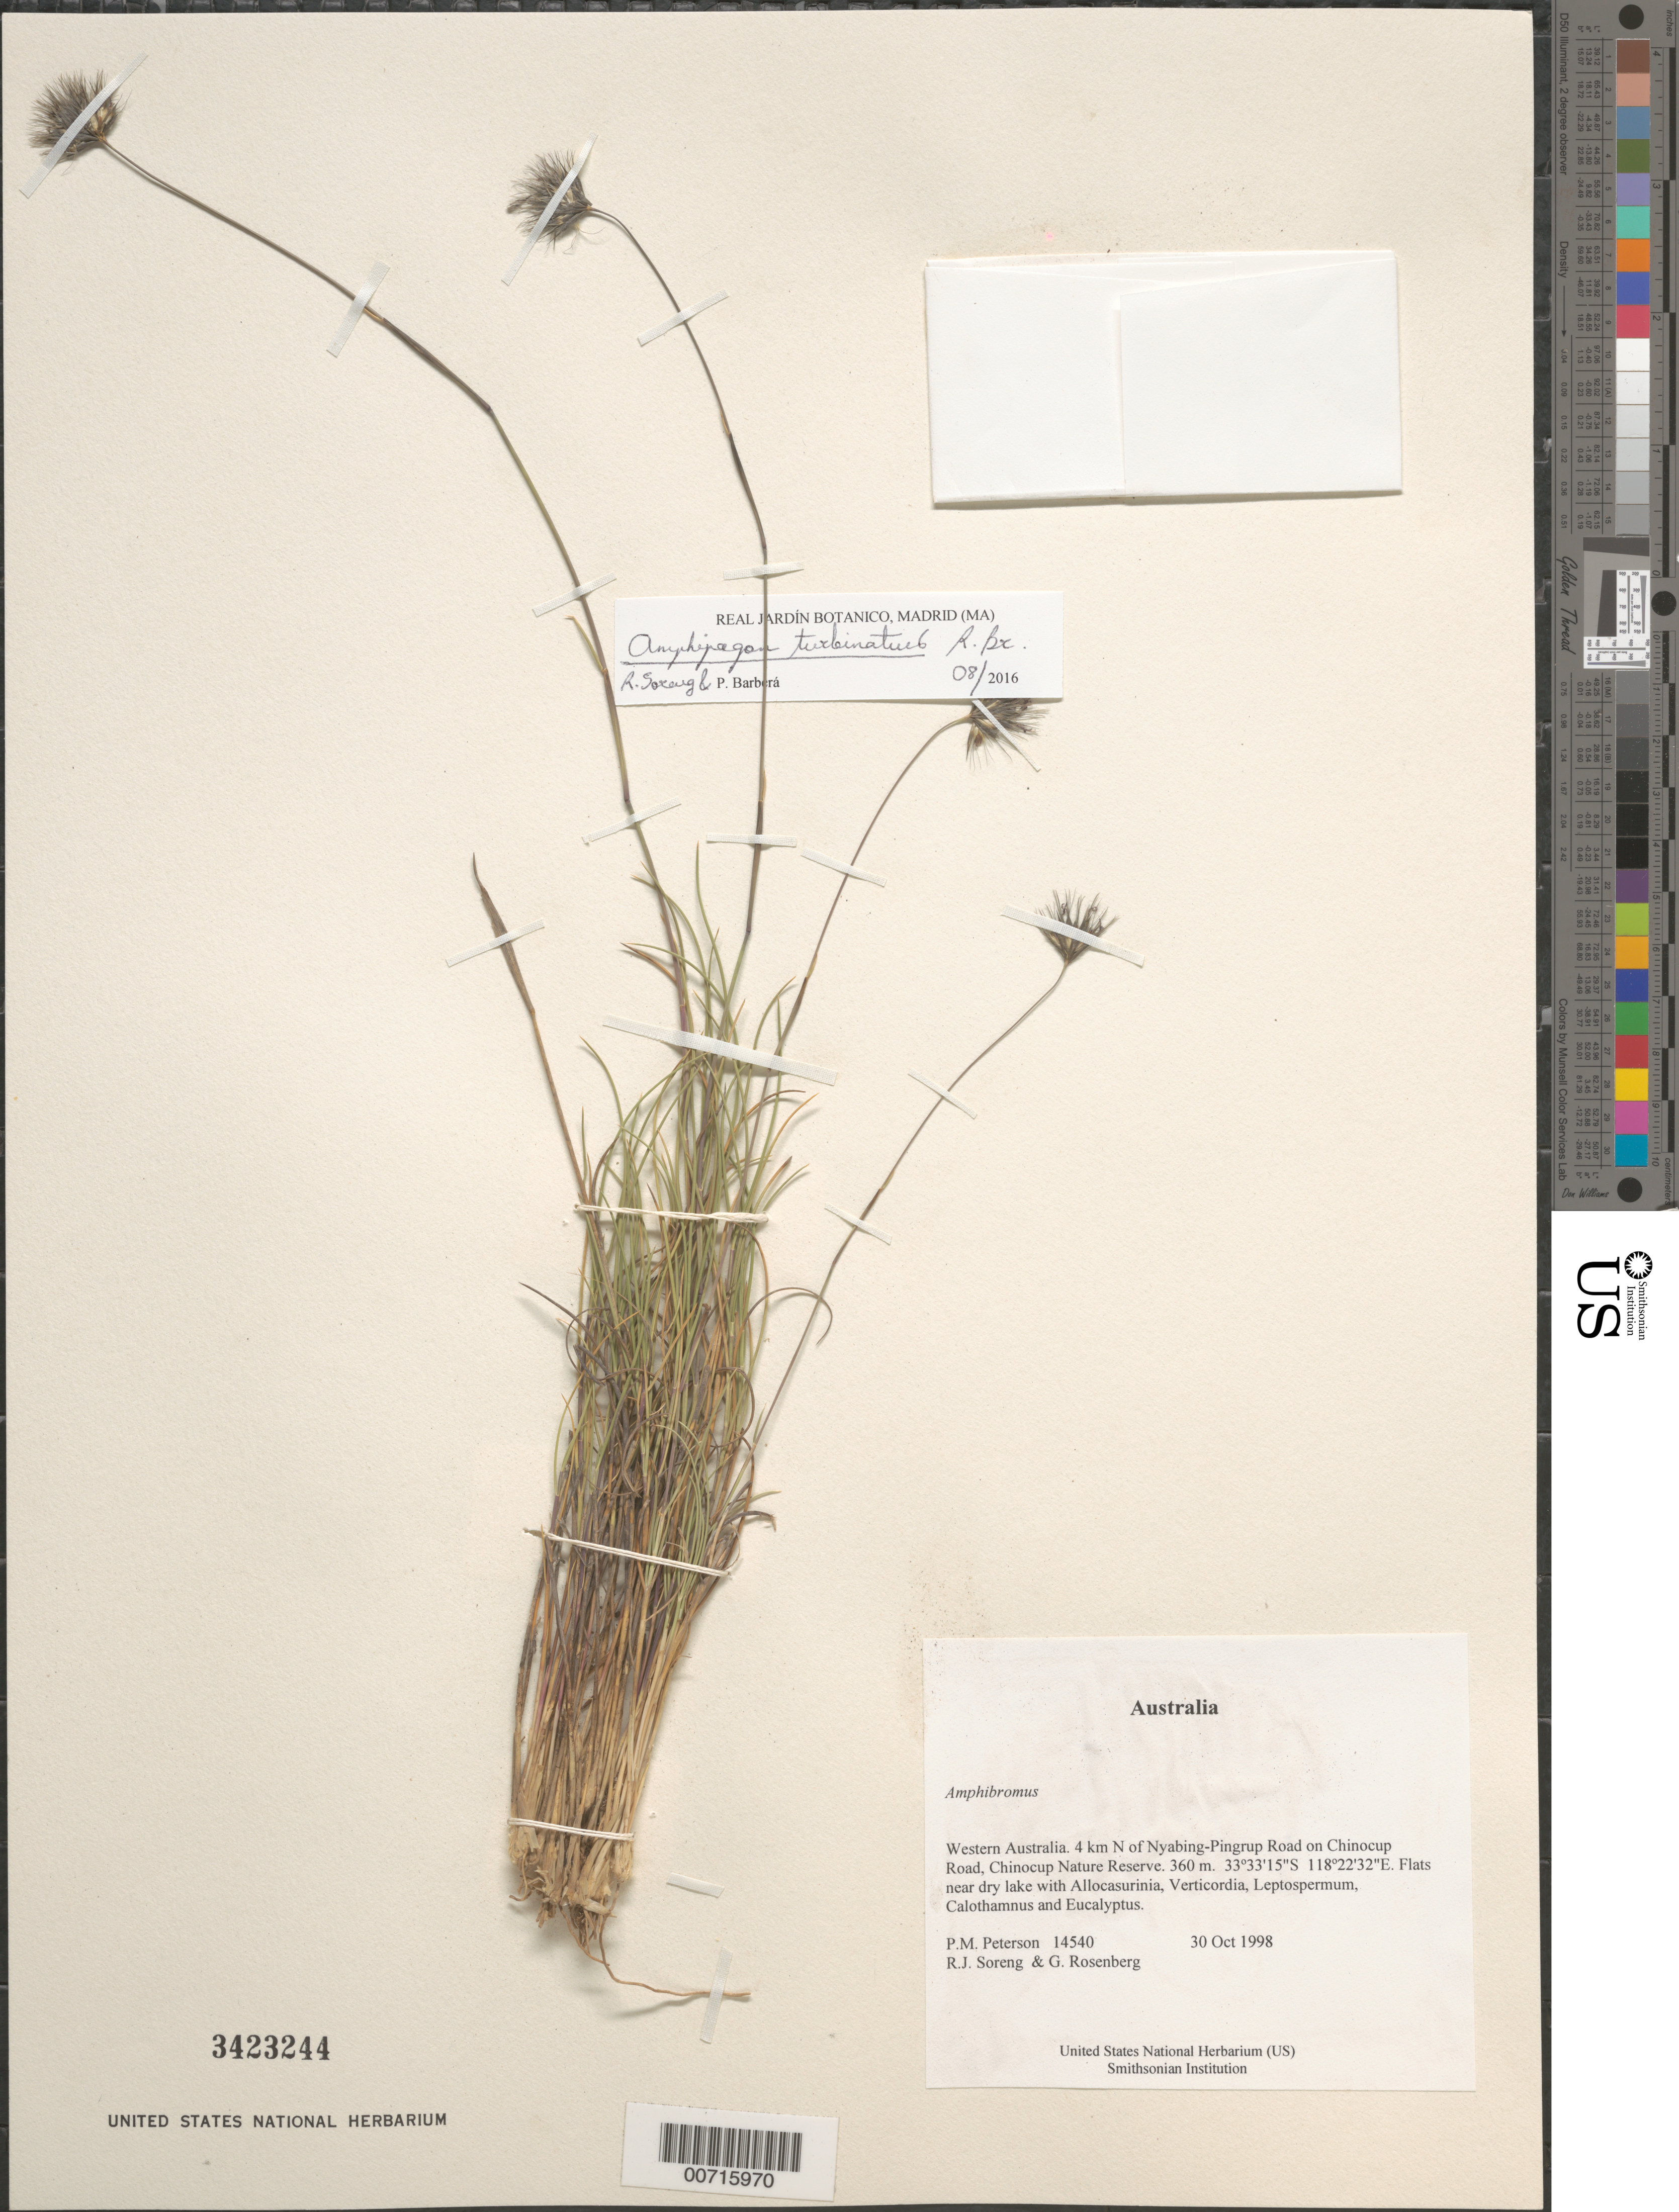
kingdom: Plantae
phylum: Tracheophyta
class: Liliopsida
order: Poales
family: Poaceae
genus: Amphipogon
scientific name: Amphipogon turbinatus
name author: R. Br.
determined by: Soreng, Robert J., Research Associate (BOT), Smithsonian Institution - National Museum of Natural History (UNITED STATES)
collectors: P. M. Peterson, R. J. Soreng & G. Rosenberg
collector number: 14540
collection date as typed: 30 Oct 1998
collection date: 1998-10-30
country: Australia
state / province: Western Australia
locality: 4 km N of Nyabing-Pingrup Road on Chinocup Road, Chinocup Nature Reserve.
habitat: Flats near dry lake with Allocasurinia, Verticordia, Leptospermum, Calothamnus and Eucalyptus.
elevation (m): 360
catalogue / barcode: US 3423244